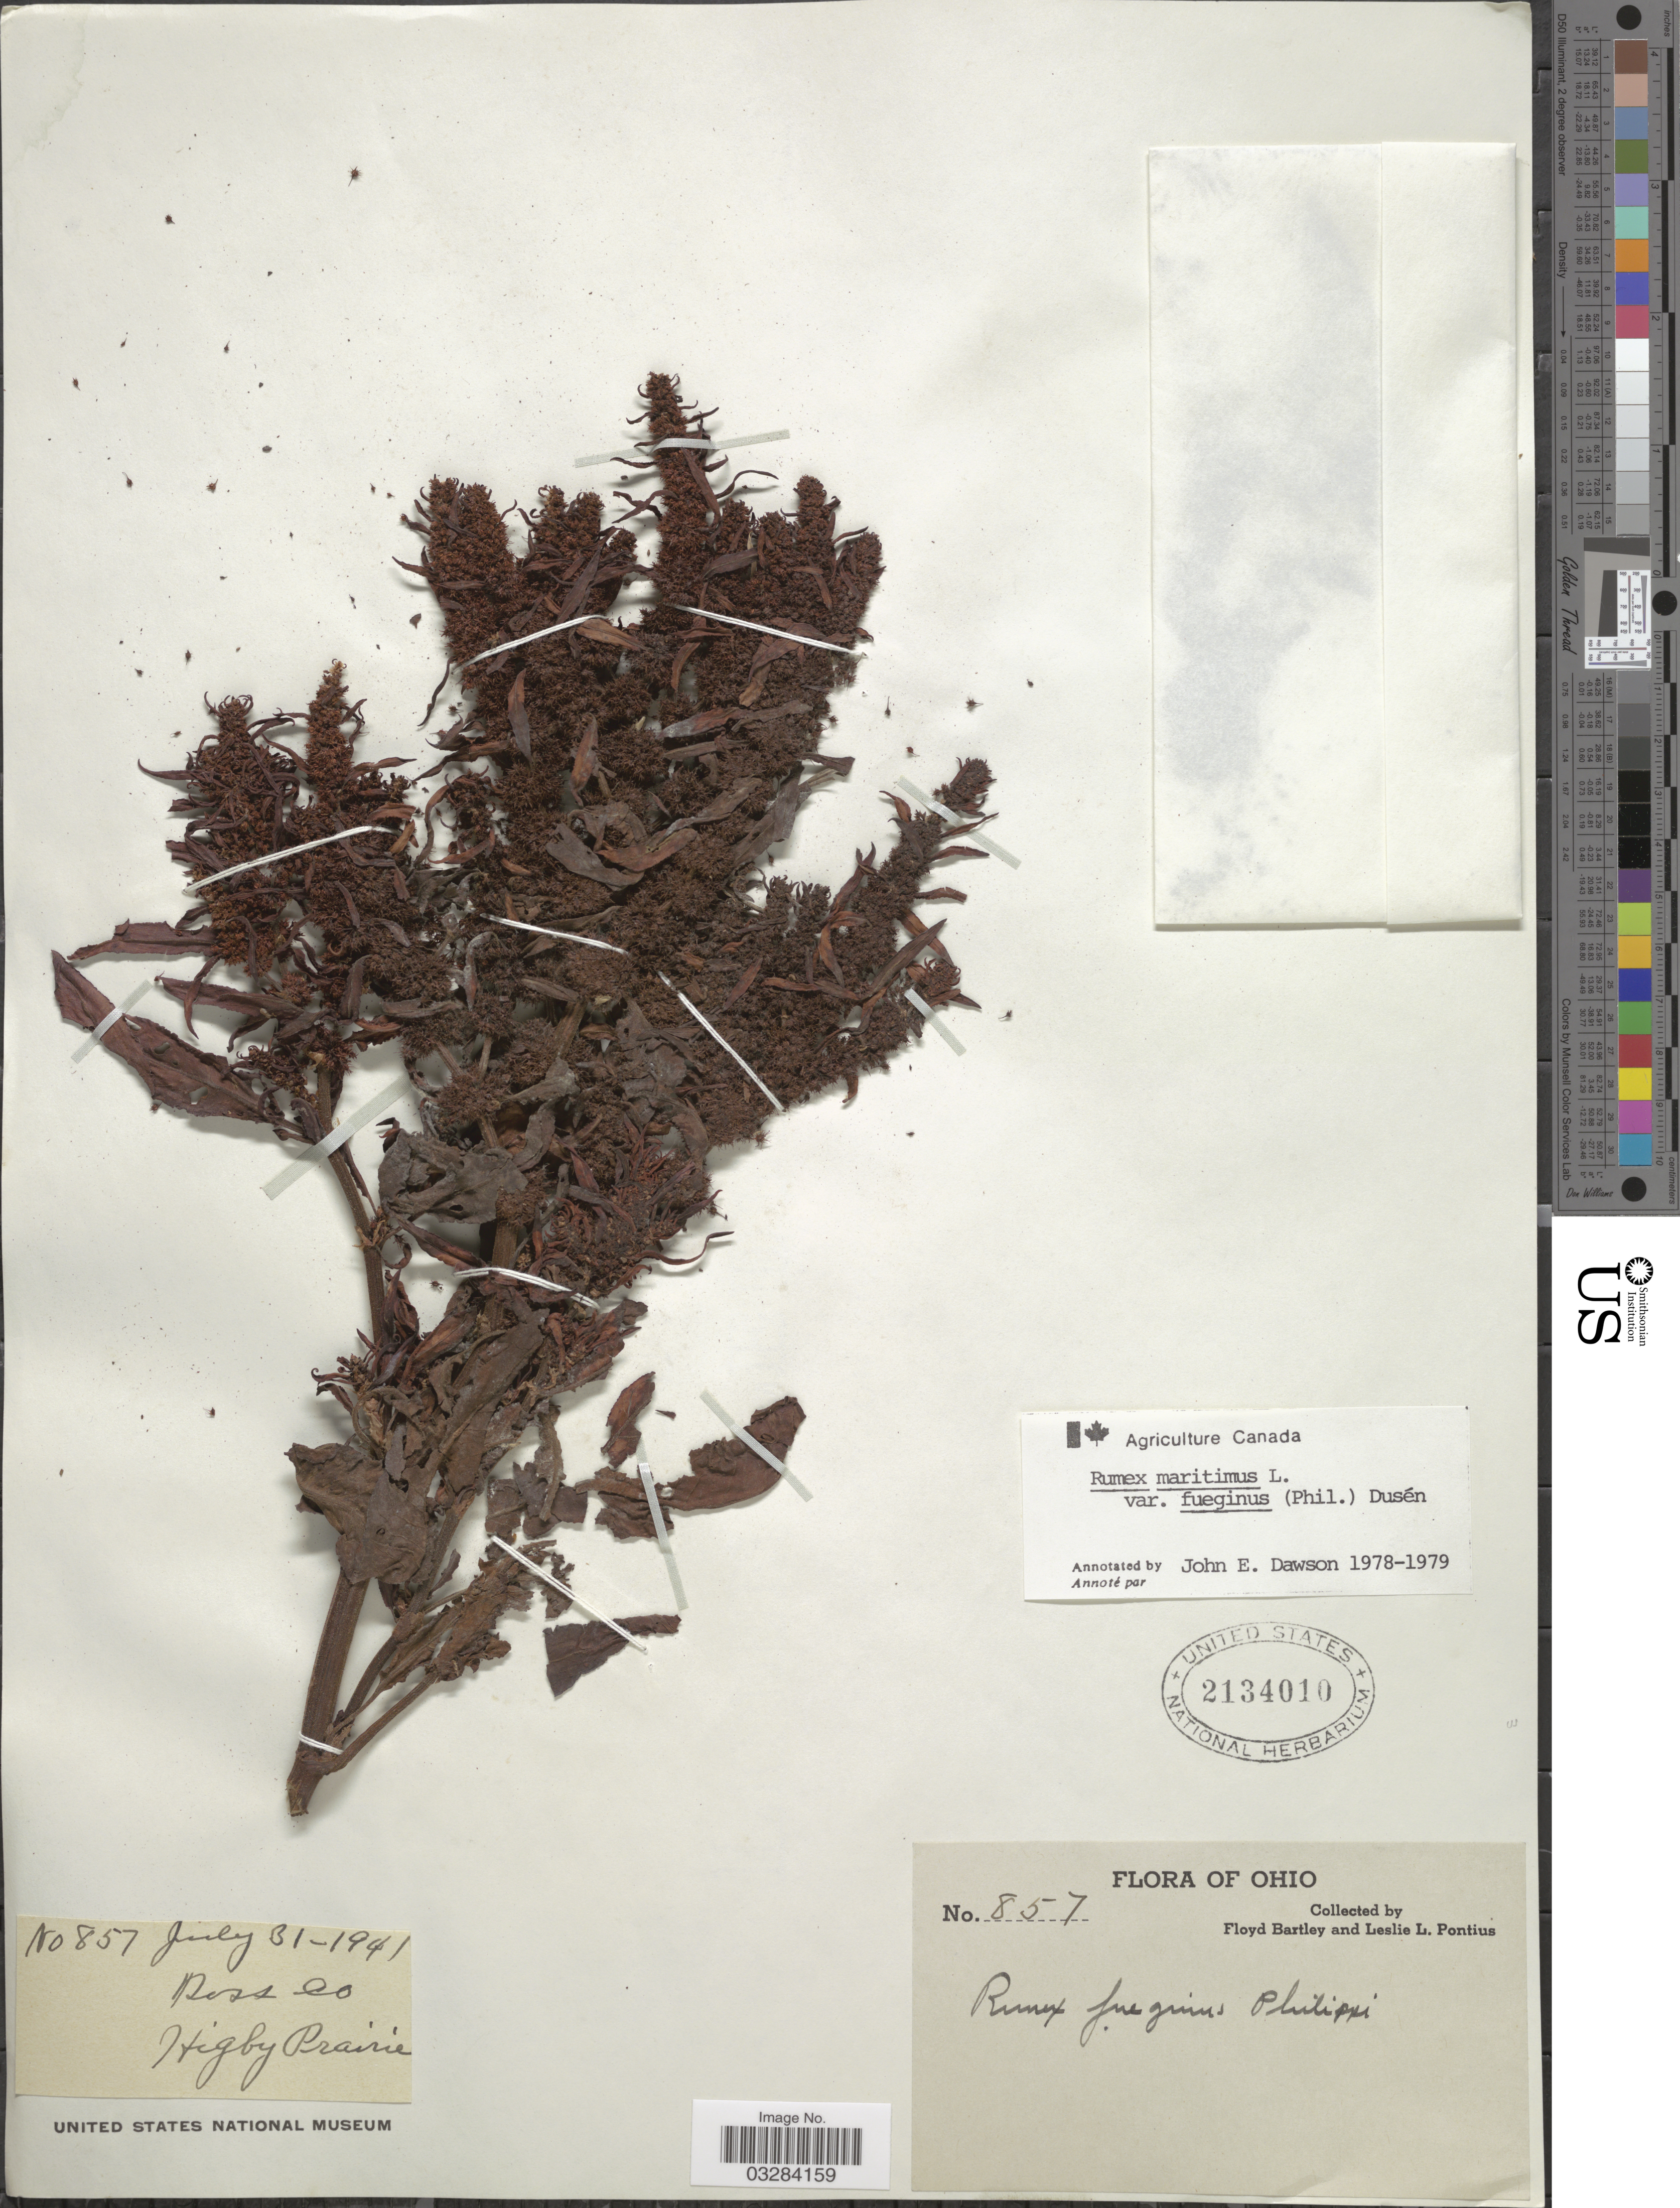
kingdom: Plantae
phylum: Tracheophyta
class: Magnoliopsida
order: Caryophyllales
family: Polygonaceae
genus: Rumex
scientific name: Rumex maritimus var. fueginus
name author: (Phil.) Dusén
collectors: F. Bartley & L. Pontius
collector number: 857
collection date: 1941-07-31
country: United States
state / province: Ohio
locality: Ross Co. Higby Prairie.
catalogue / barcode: US 2134010